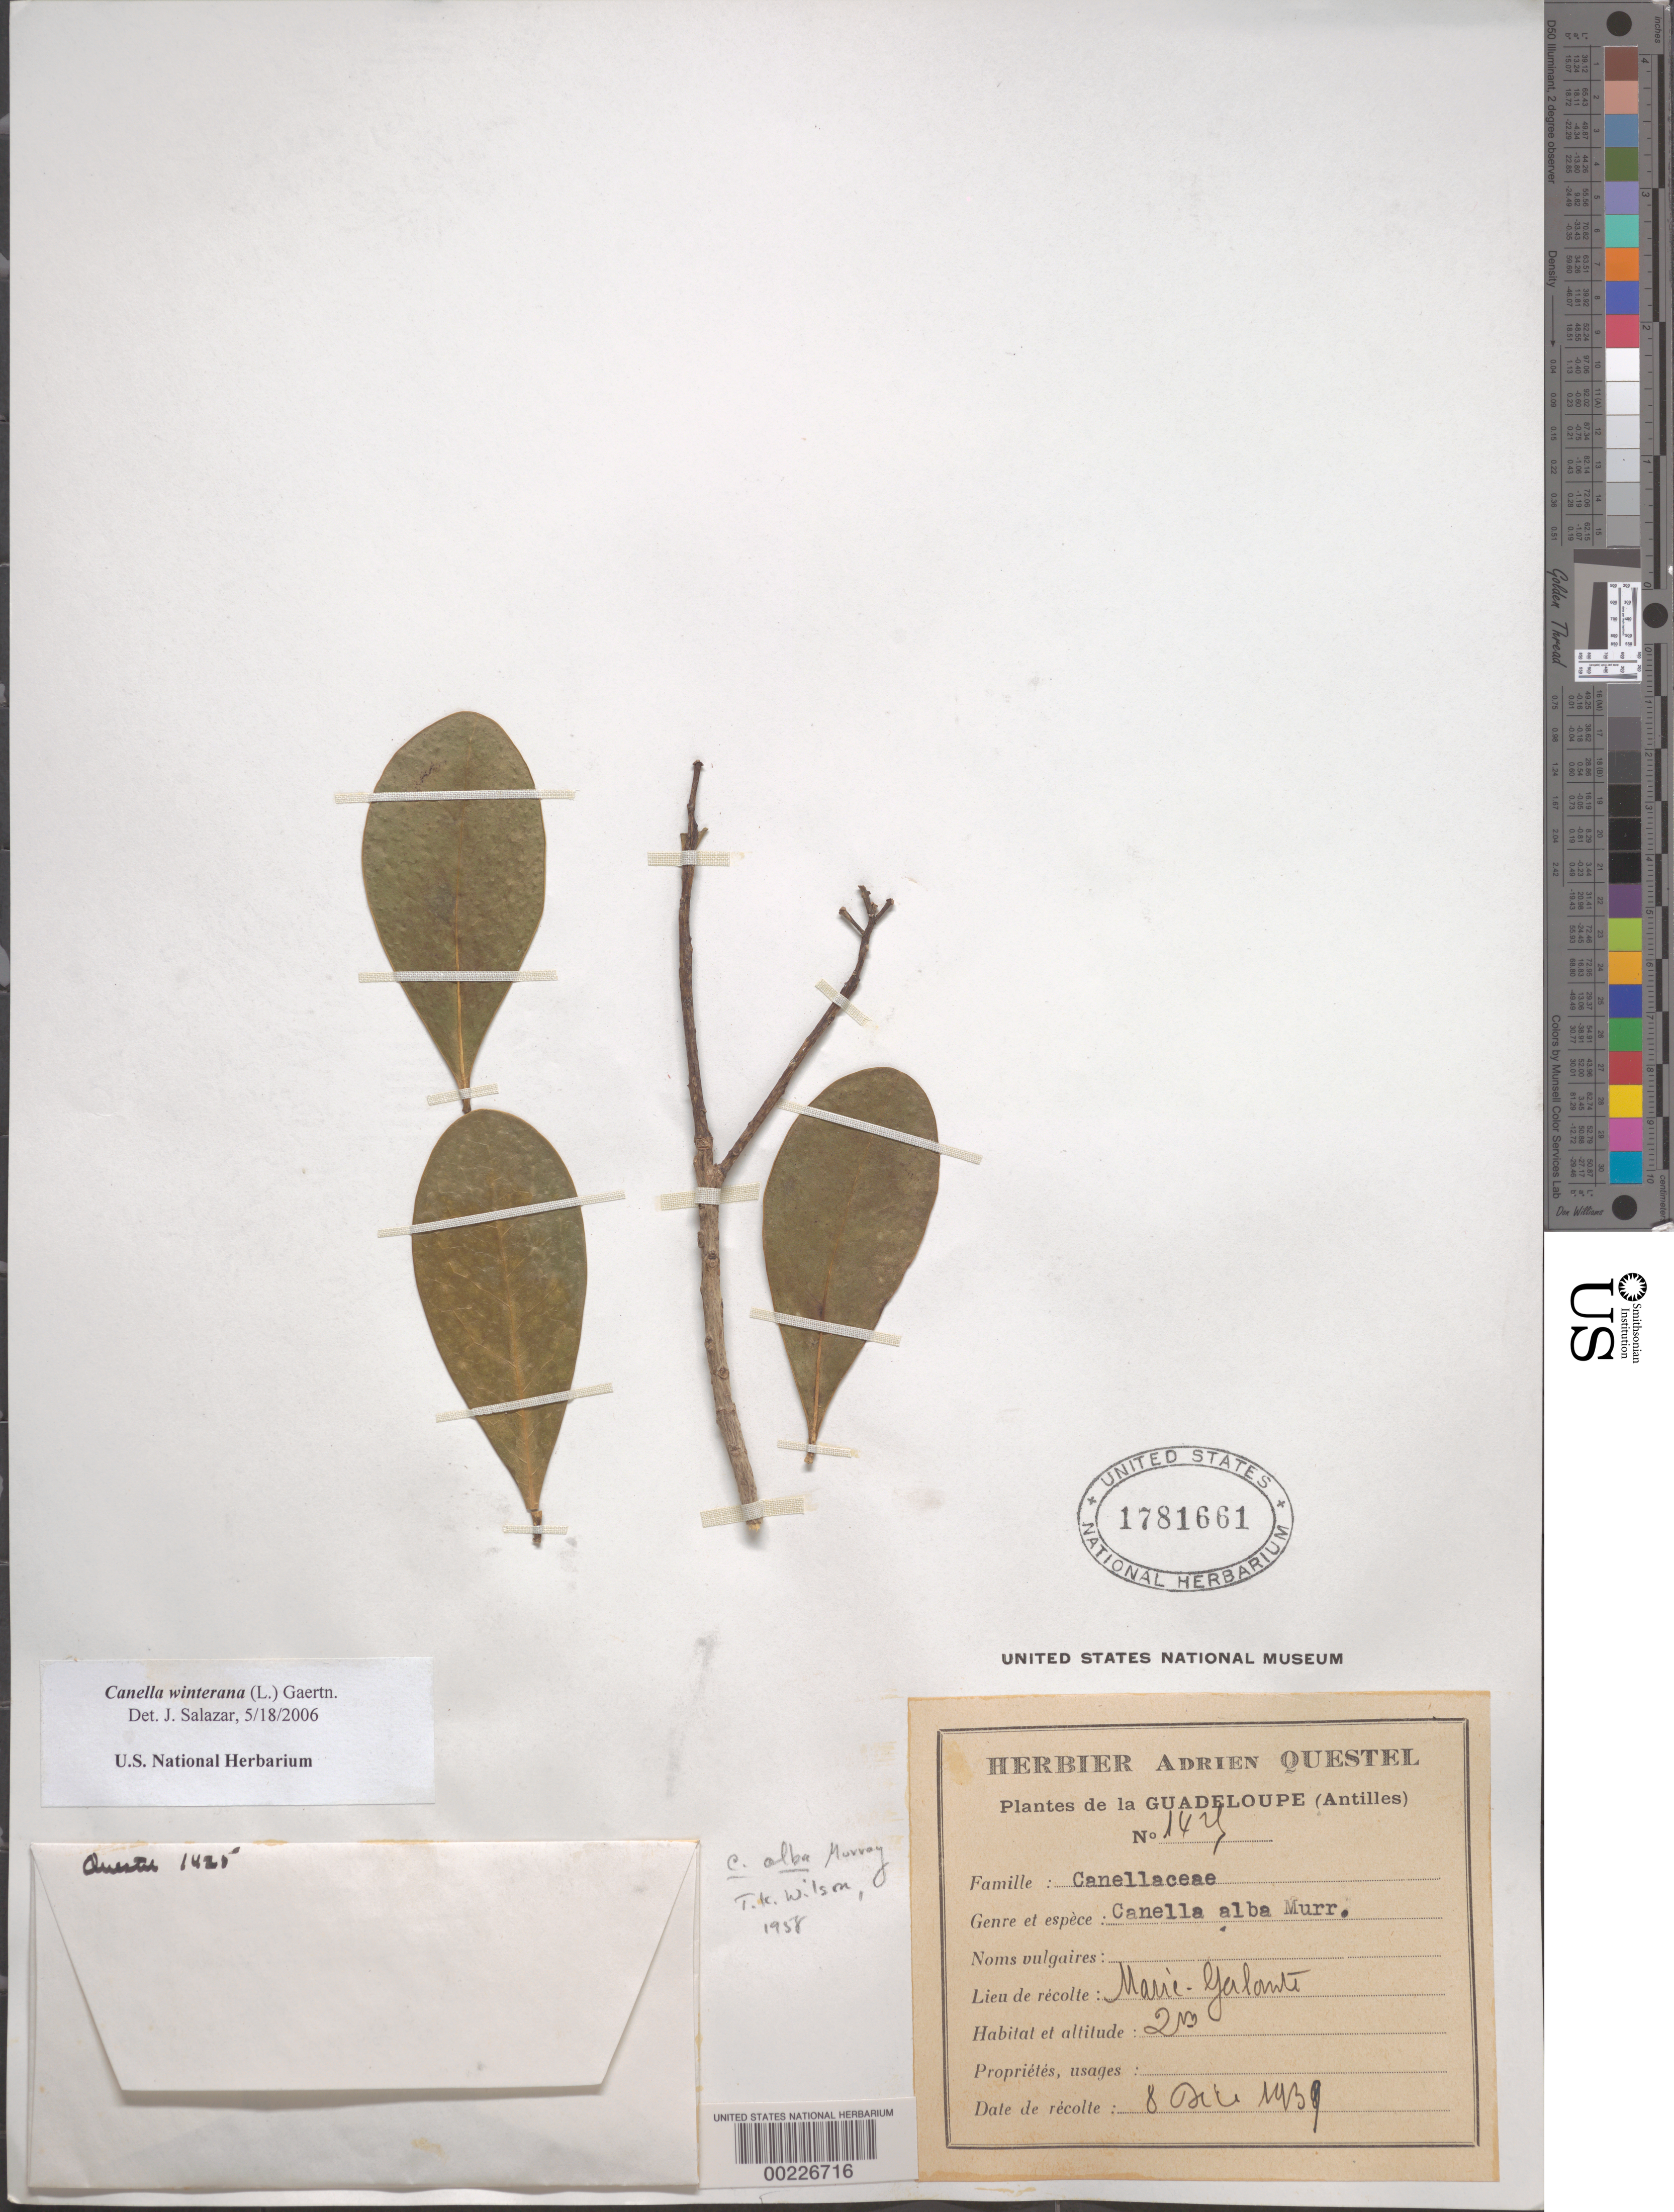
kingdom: Plantae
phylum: Tracheophyta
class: Magnoliopsida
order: Canellales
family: Canellaceae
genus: Canella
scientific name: Canella winterana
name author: (L.) Gaertn.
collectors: A. Questel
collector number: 1427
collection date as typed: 08 Dec 1939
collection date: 1939-12-08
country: Guadeloupe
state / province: Pointe-à-pitre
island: Marie Galante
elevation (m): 2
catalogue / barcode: US 1781661